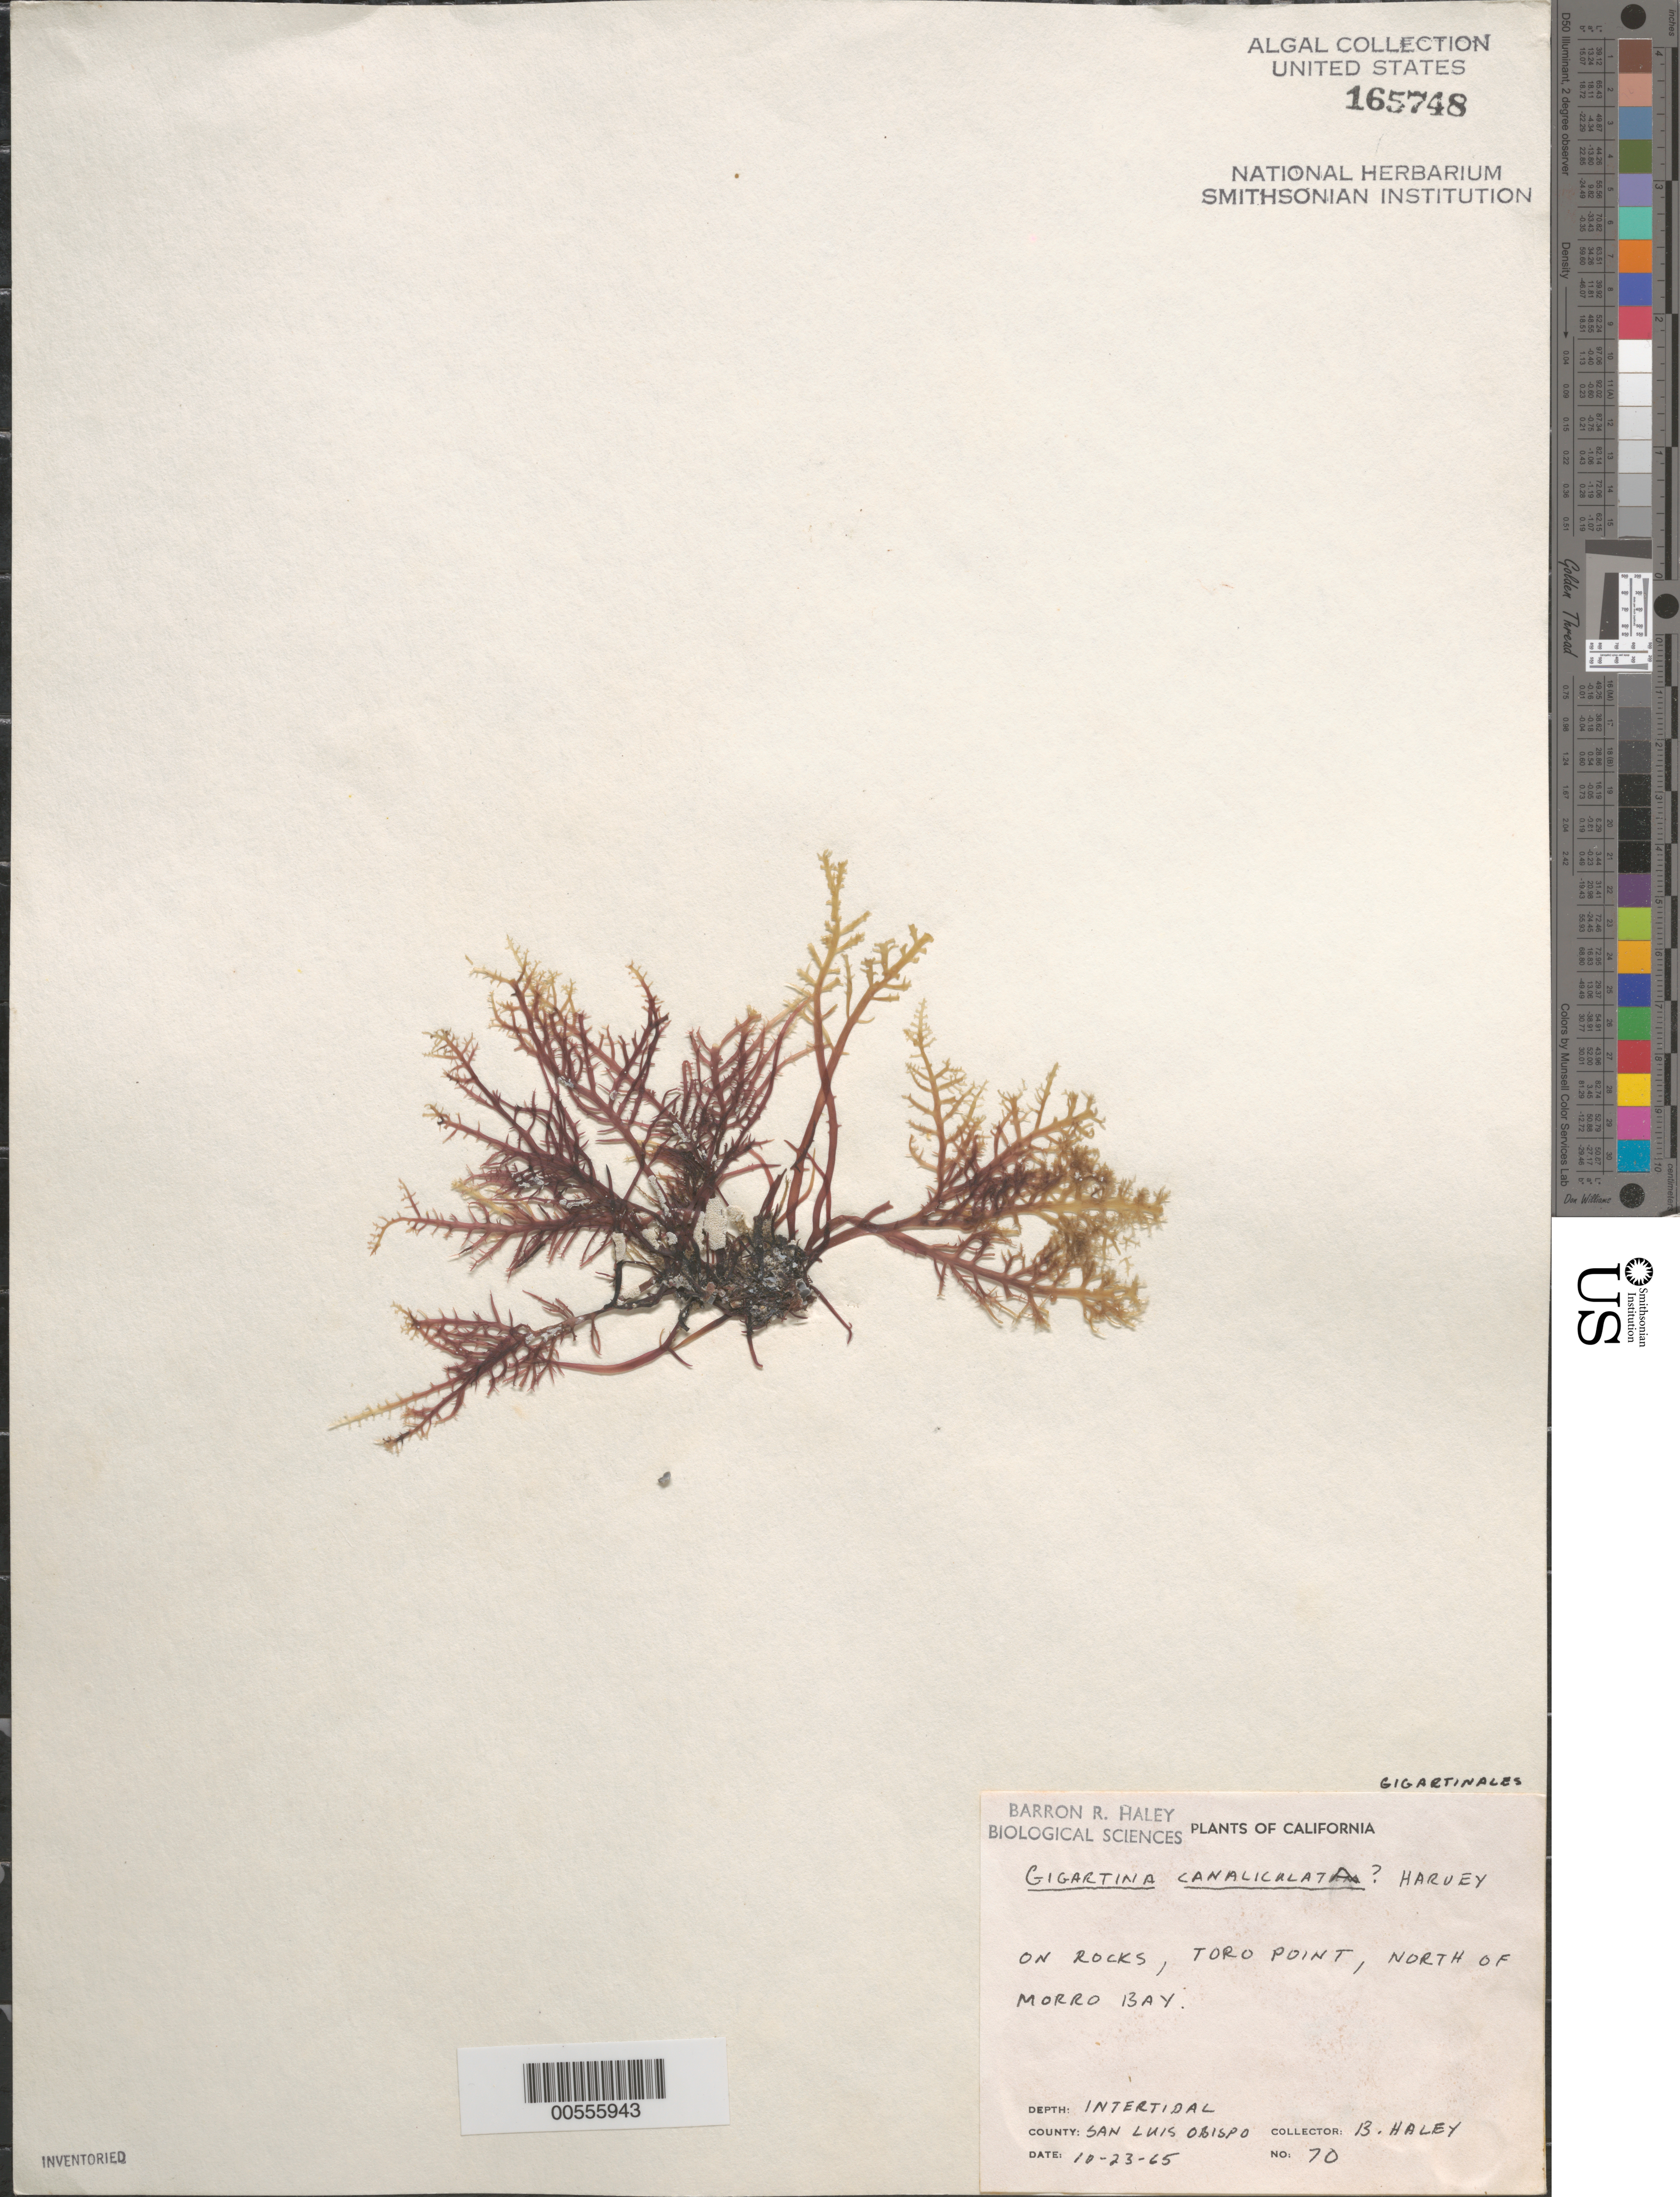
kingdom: Plantae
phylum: Rhodophyta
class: Florideophyceae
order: Gigartinales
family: Gigartinaceae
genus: Chondracanthus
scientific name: Chondracanthus canaliculatus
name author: (Harv.) Guiry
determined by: Algae name updating Project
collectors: B. Haley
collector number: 70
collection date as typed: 23 Oct 1965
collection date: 1965-10-23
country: United States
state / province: California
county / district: San Luis Obispo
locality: Toro Point, north of Morro Bay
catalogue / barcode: US 165748